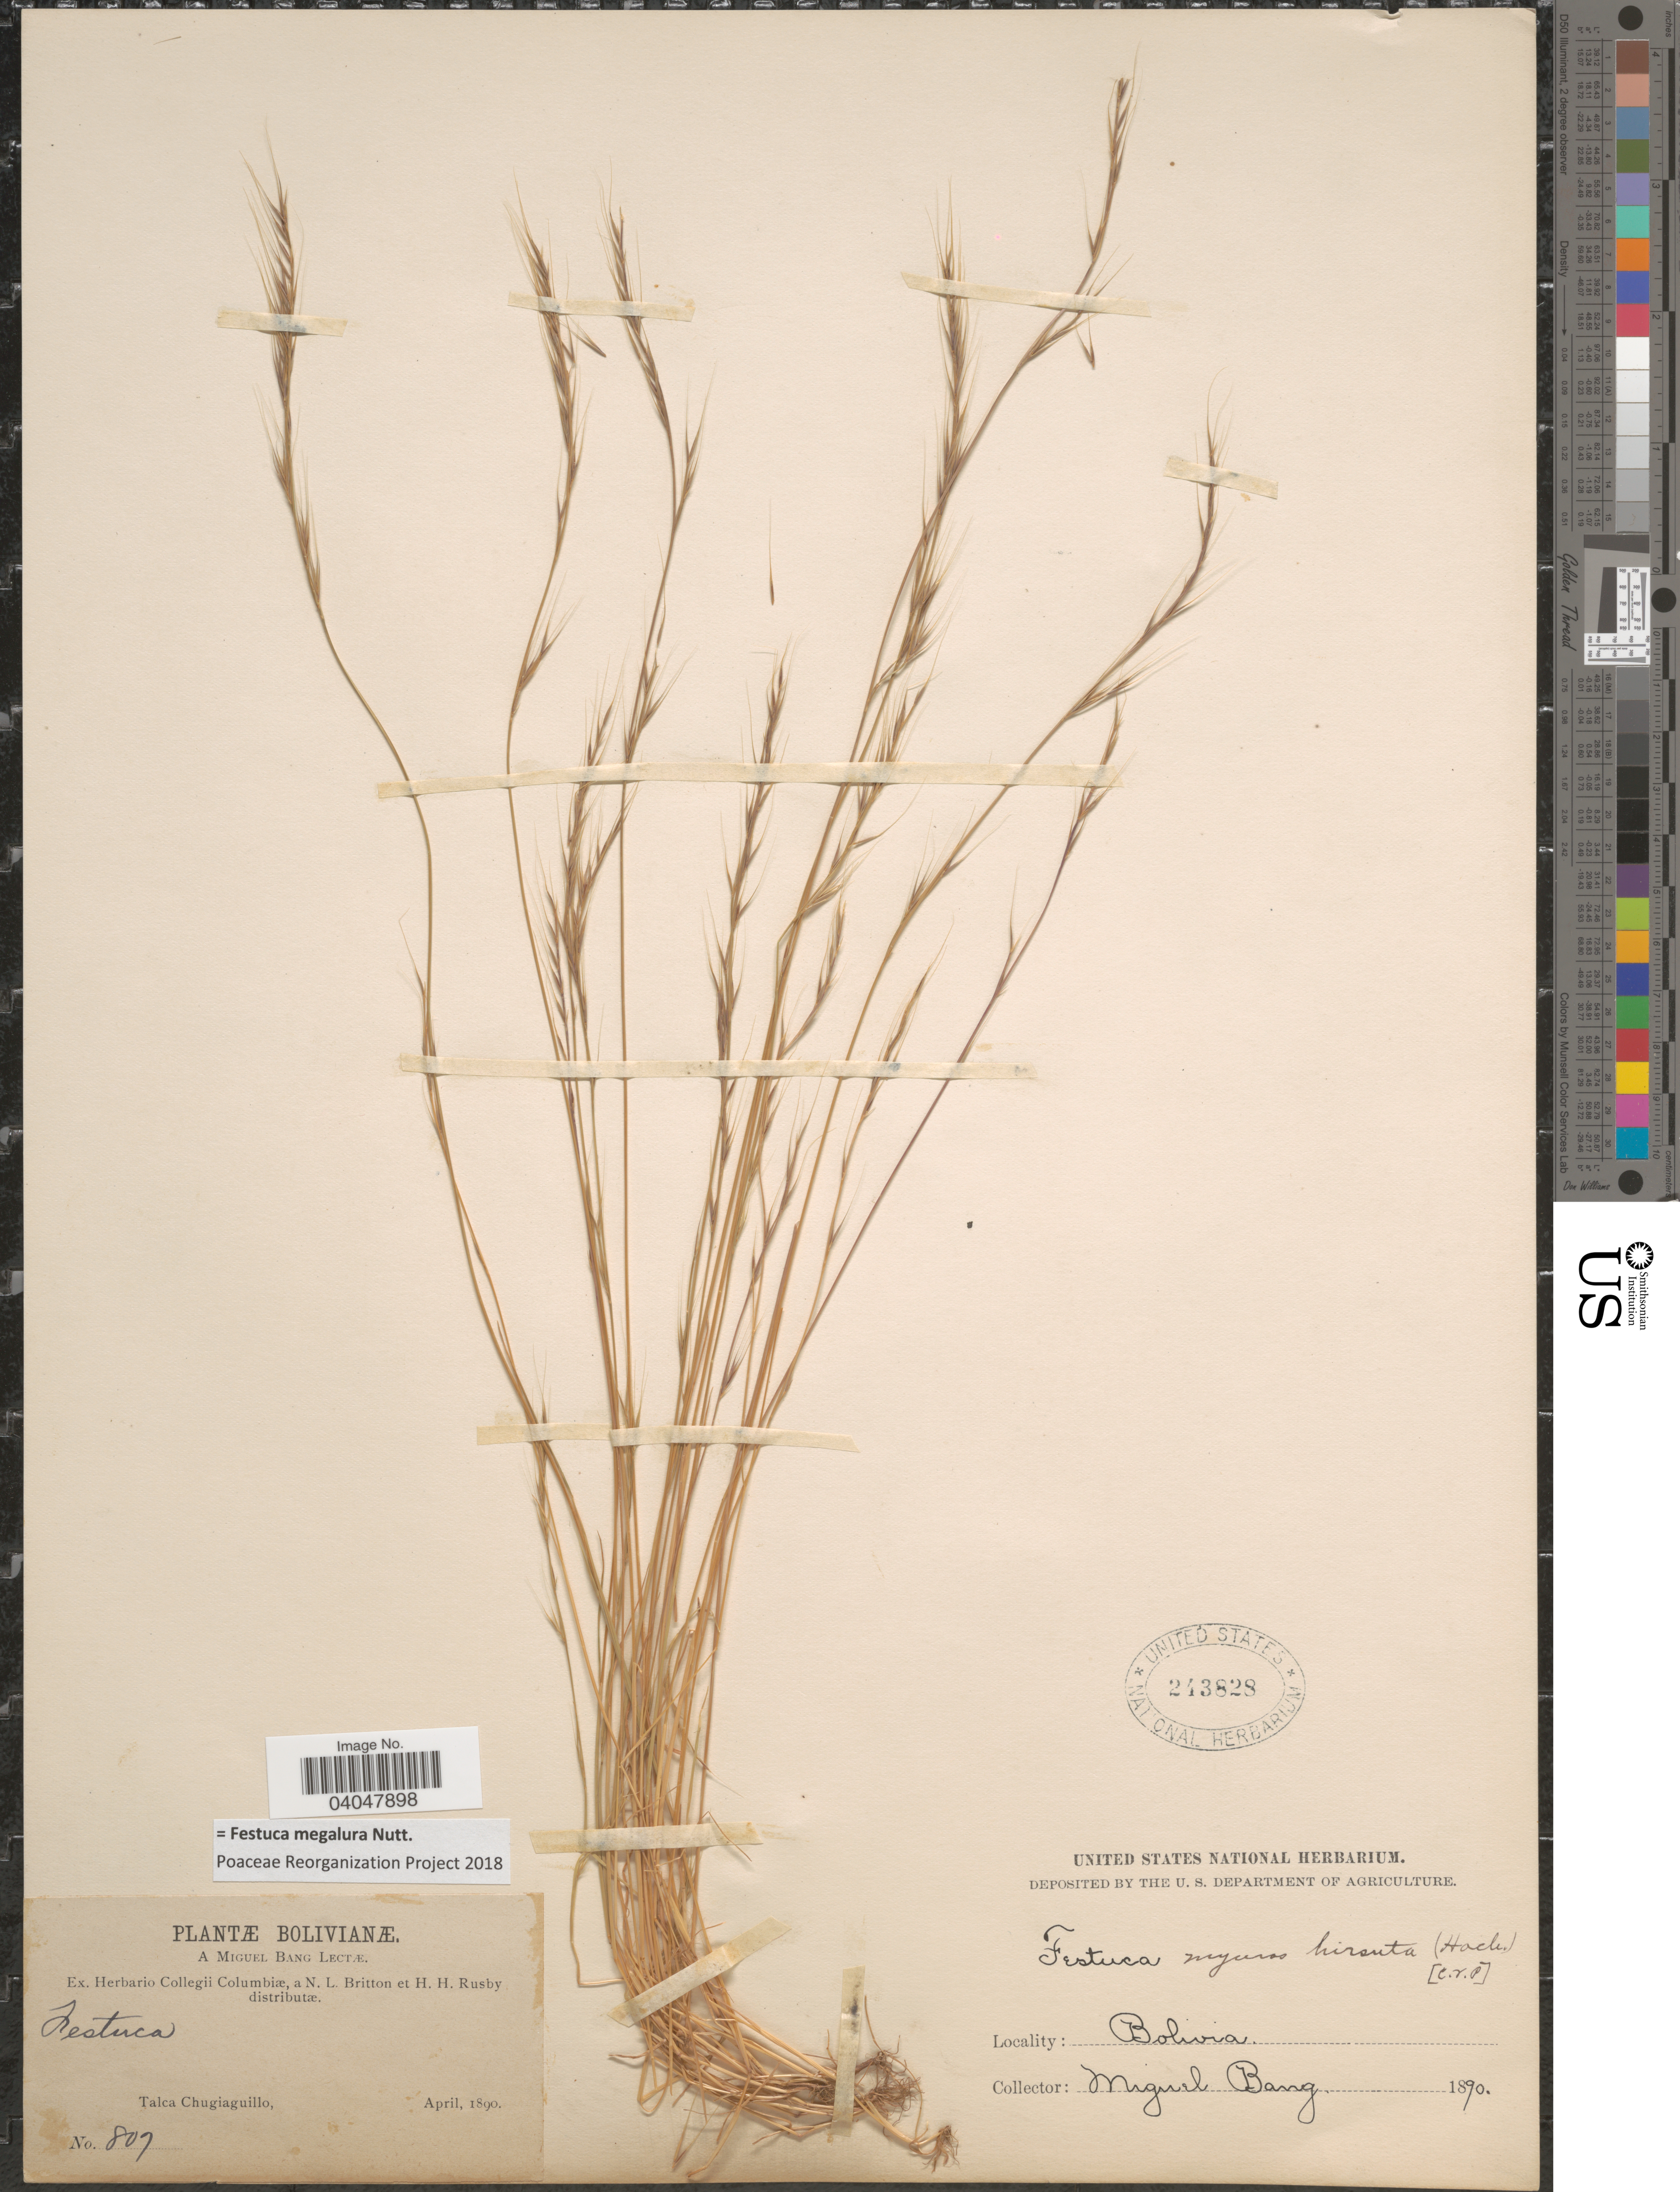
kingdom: Plantae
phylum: Tracheophyta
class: Liliopsida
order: Poales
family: Poaceae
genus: Festuca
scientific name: Festuca megalura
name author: Nutt.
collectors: M. Bang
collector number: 807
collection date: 1890-04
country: Bolivia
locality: Talca Chugiaguillo.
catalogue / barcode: US 243828